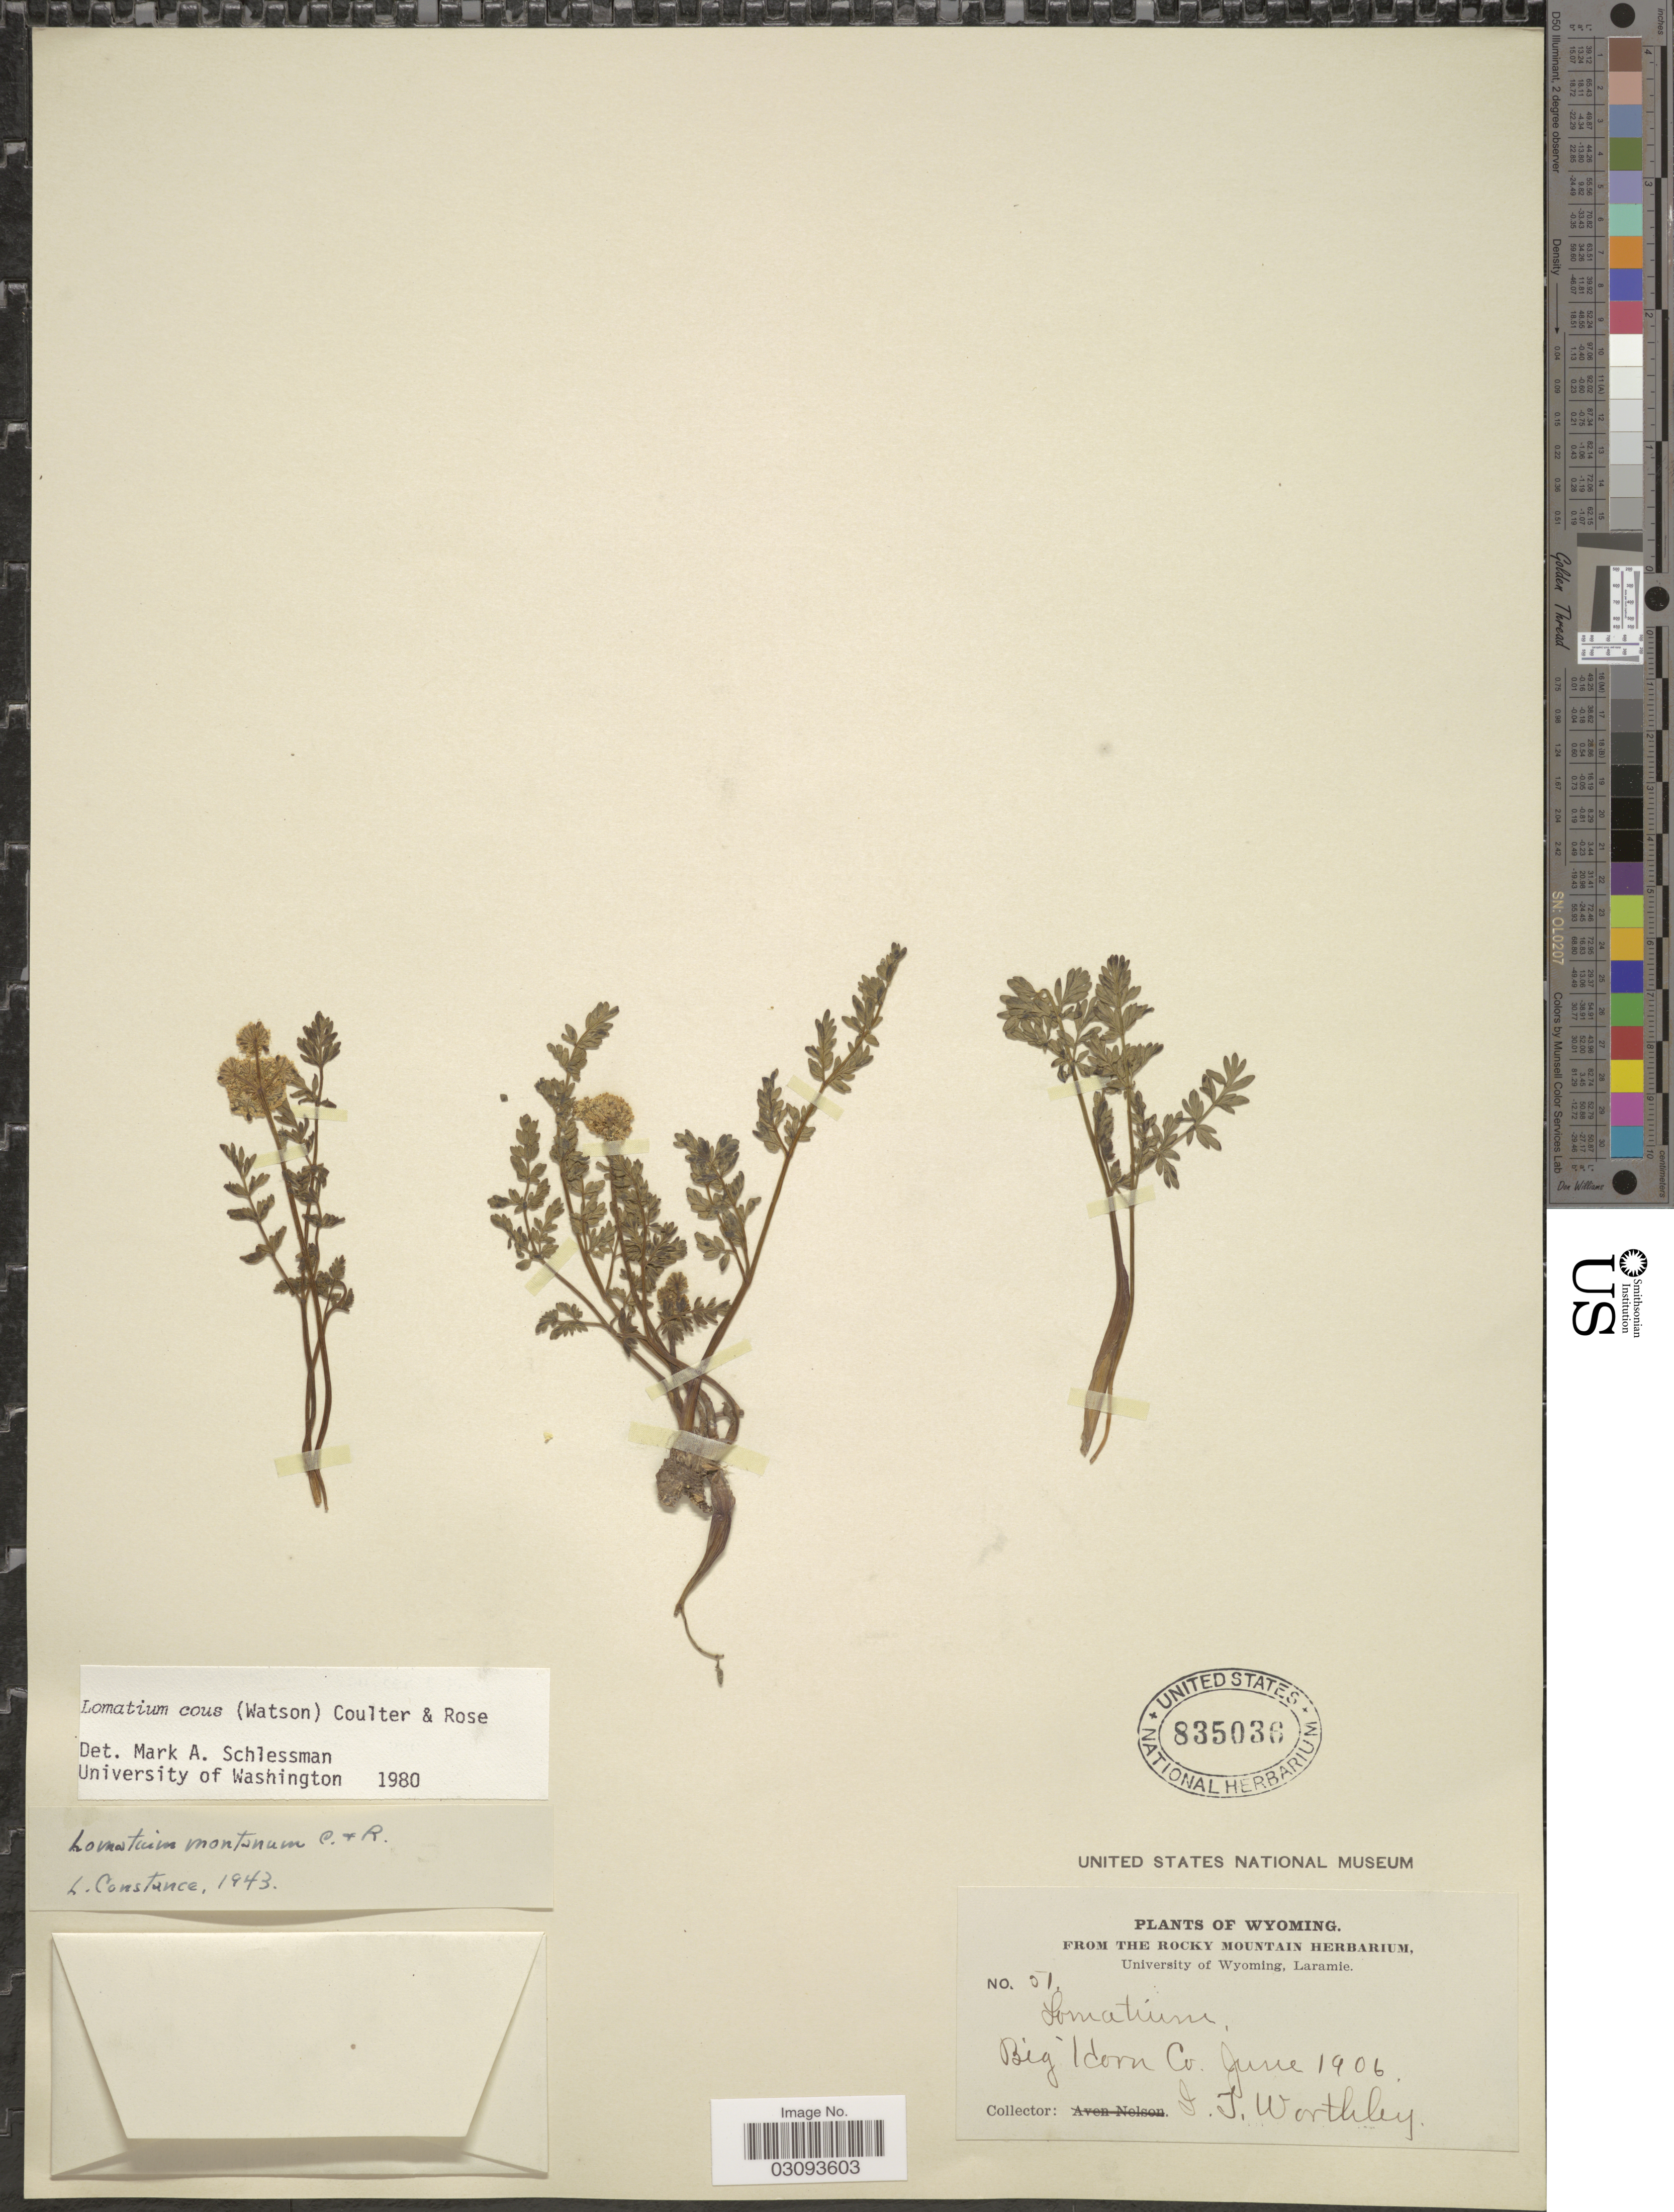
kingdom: Plantae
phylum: Tracheophyta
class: Magnoliopsida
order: Apiales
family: Apiaceae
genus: Lomatium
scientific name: Lomatium cous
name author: (S. Watson) J.M. Coult. & Rose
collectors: I. Worthley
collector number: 51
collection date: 1906-06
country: United States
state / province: Wyoming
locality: Big Horn Co.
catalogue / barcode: US 835036